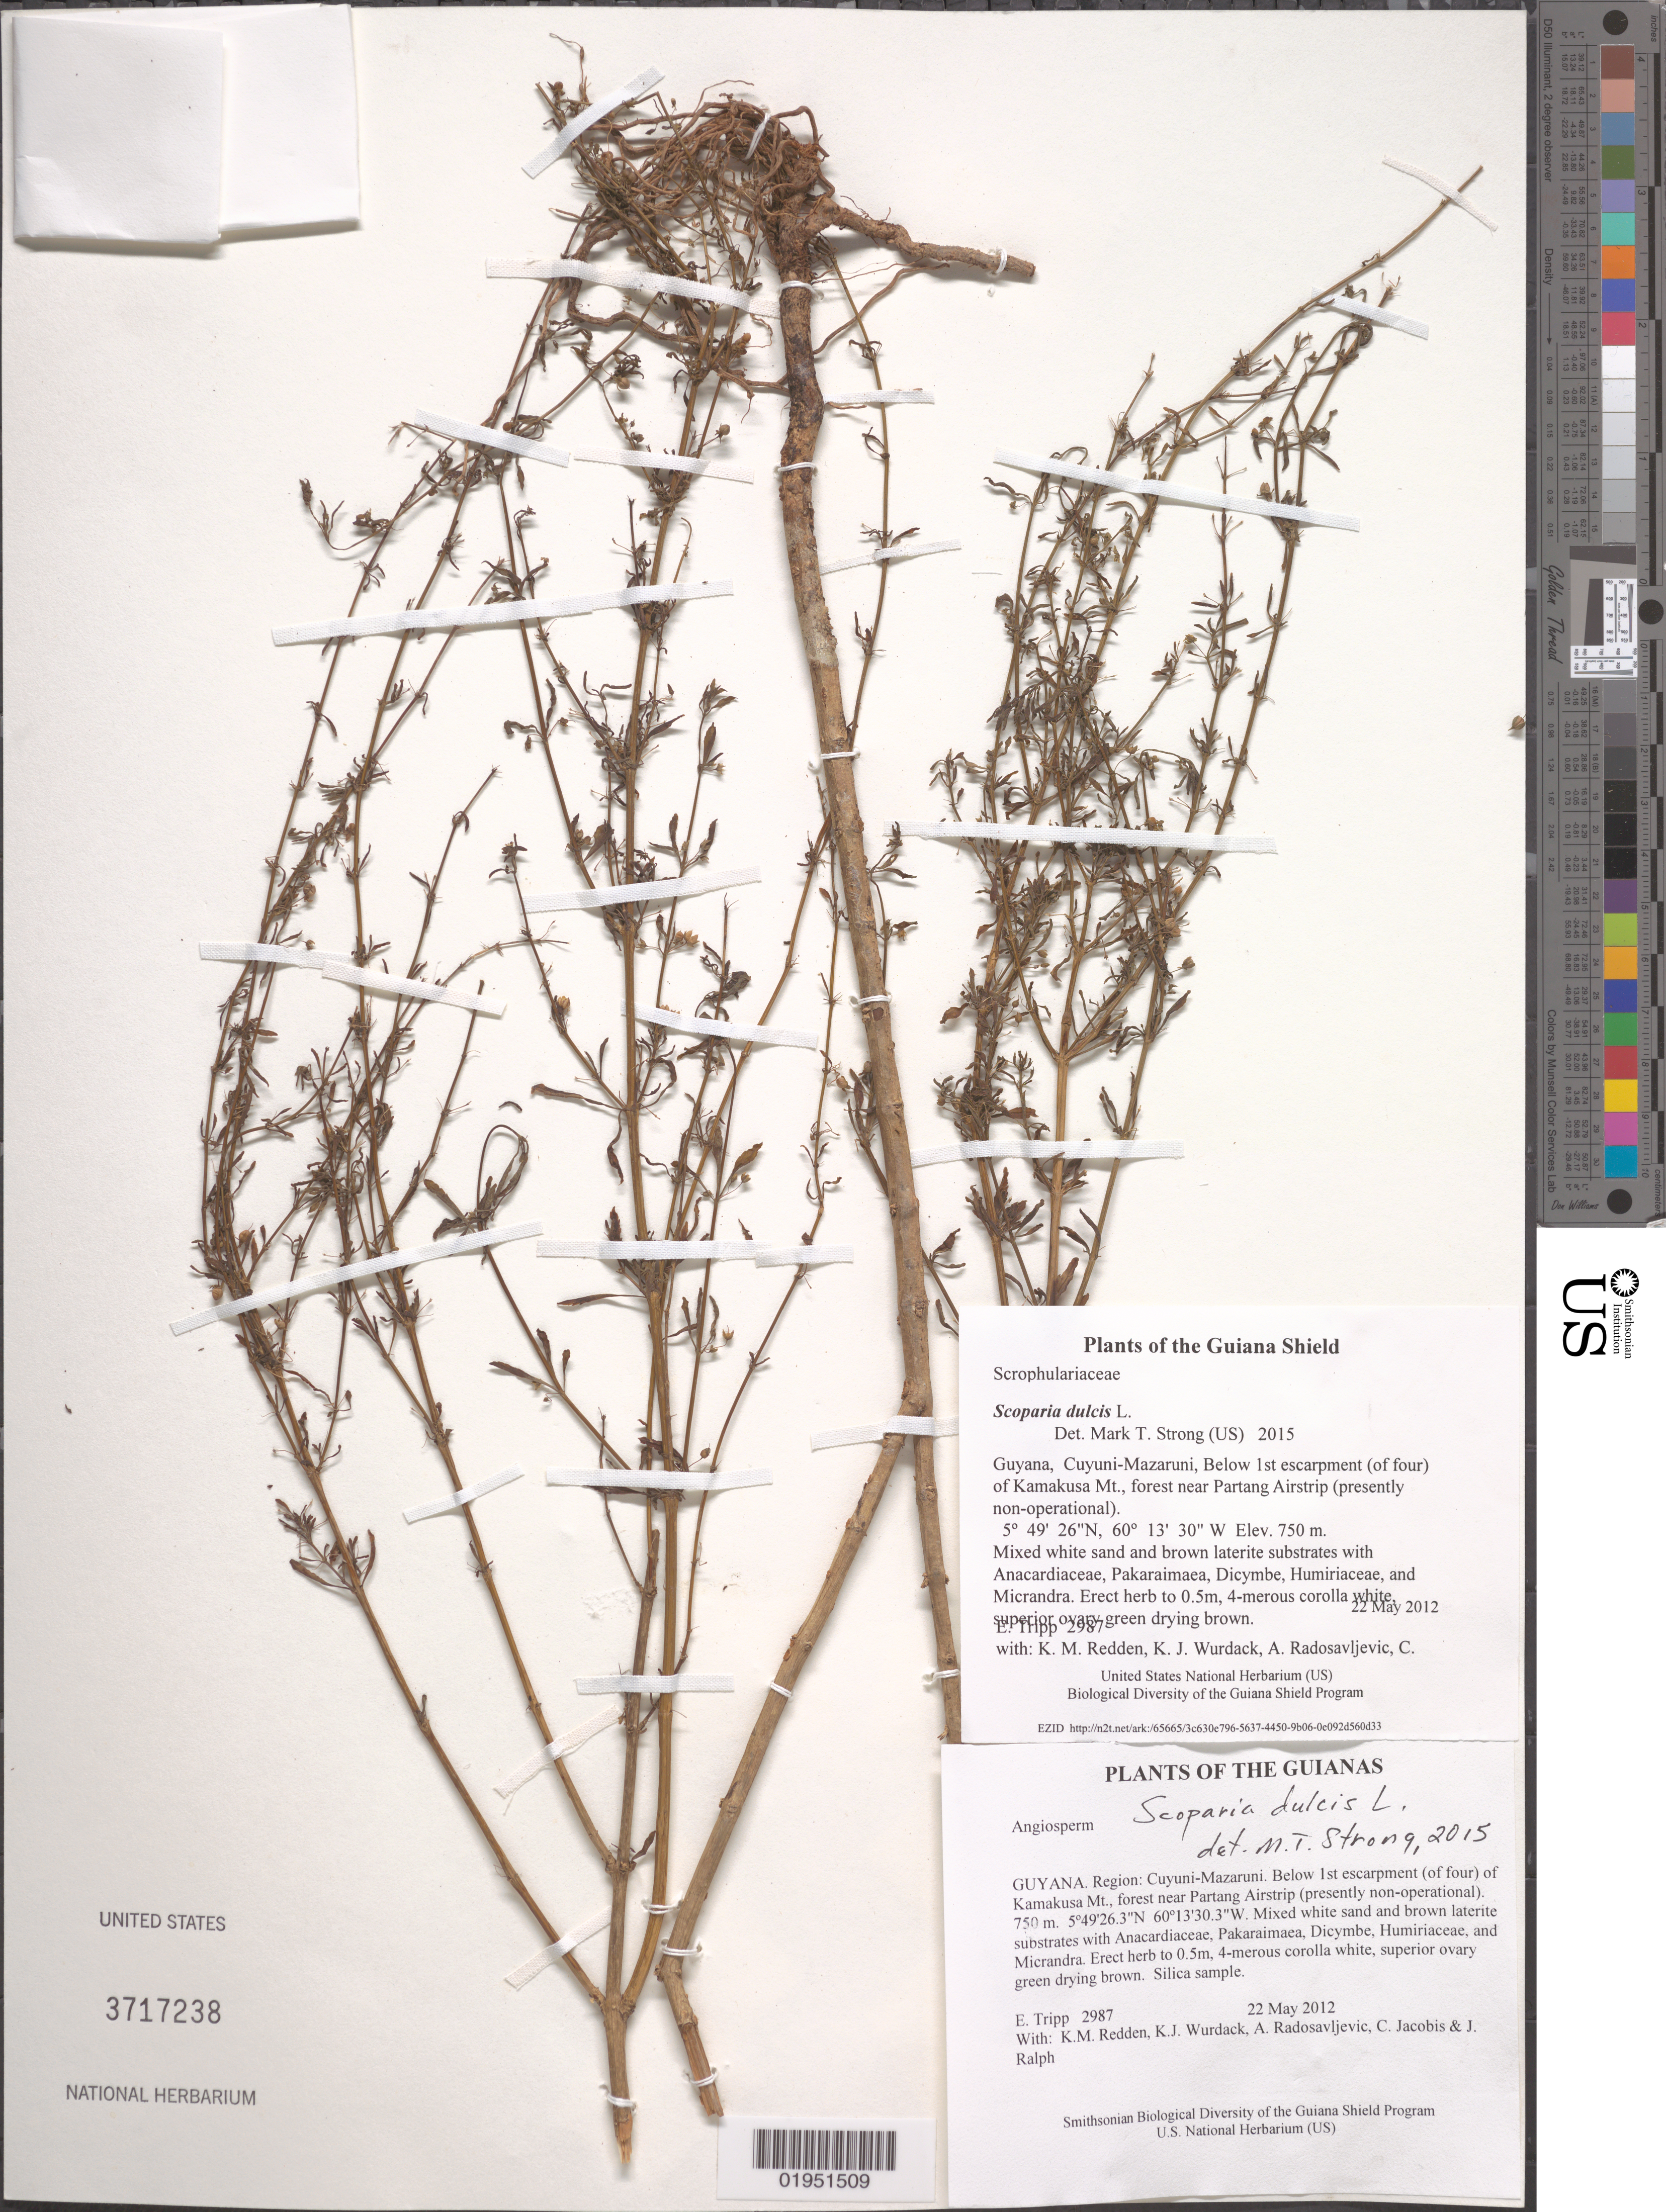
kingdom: Plantae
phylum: Tracheophyta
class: Magnoliopsida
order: Lamiales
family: Plantaginaceae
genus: Scoparia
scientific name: Scoparia dulcis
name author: L.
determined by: Strong, M. T., (US), Smithsonian Institution - National Museum of Natural History (UNITED STATES)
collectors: E. Tripp, K. M. Redden, K. Wurdack, A. Radosavljevic, C. Jacobis & J. Ralph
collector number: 2987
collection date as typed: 22 May 2012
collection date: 2012-05-22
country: Guyana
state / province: Cuyuni-Mazaruni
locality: Below 1st escarpment (of four) of Kamakusa Mt., forest near Partang Airstrip (presently non-operational)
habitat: Mixed white sand and brown laterite substrates with Anacardiaceae, Pakaraimaea, Dicymbe, Humiriaceae, and Micrandra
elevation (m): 750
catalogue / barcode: US 3717238